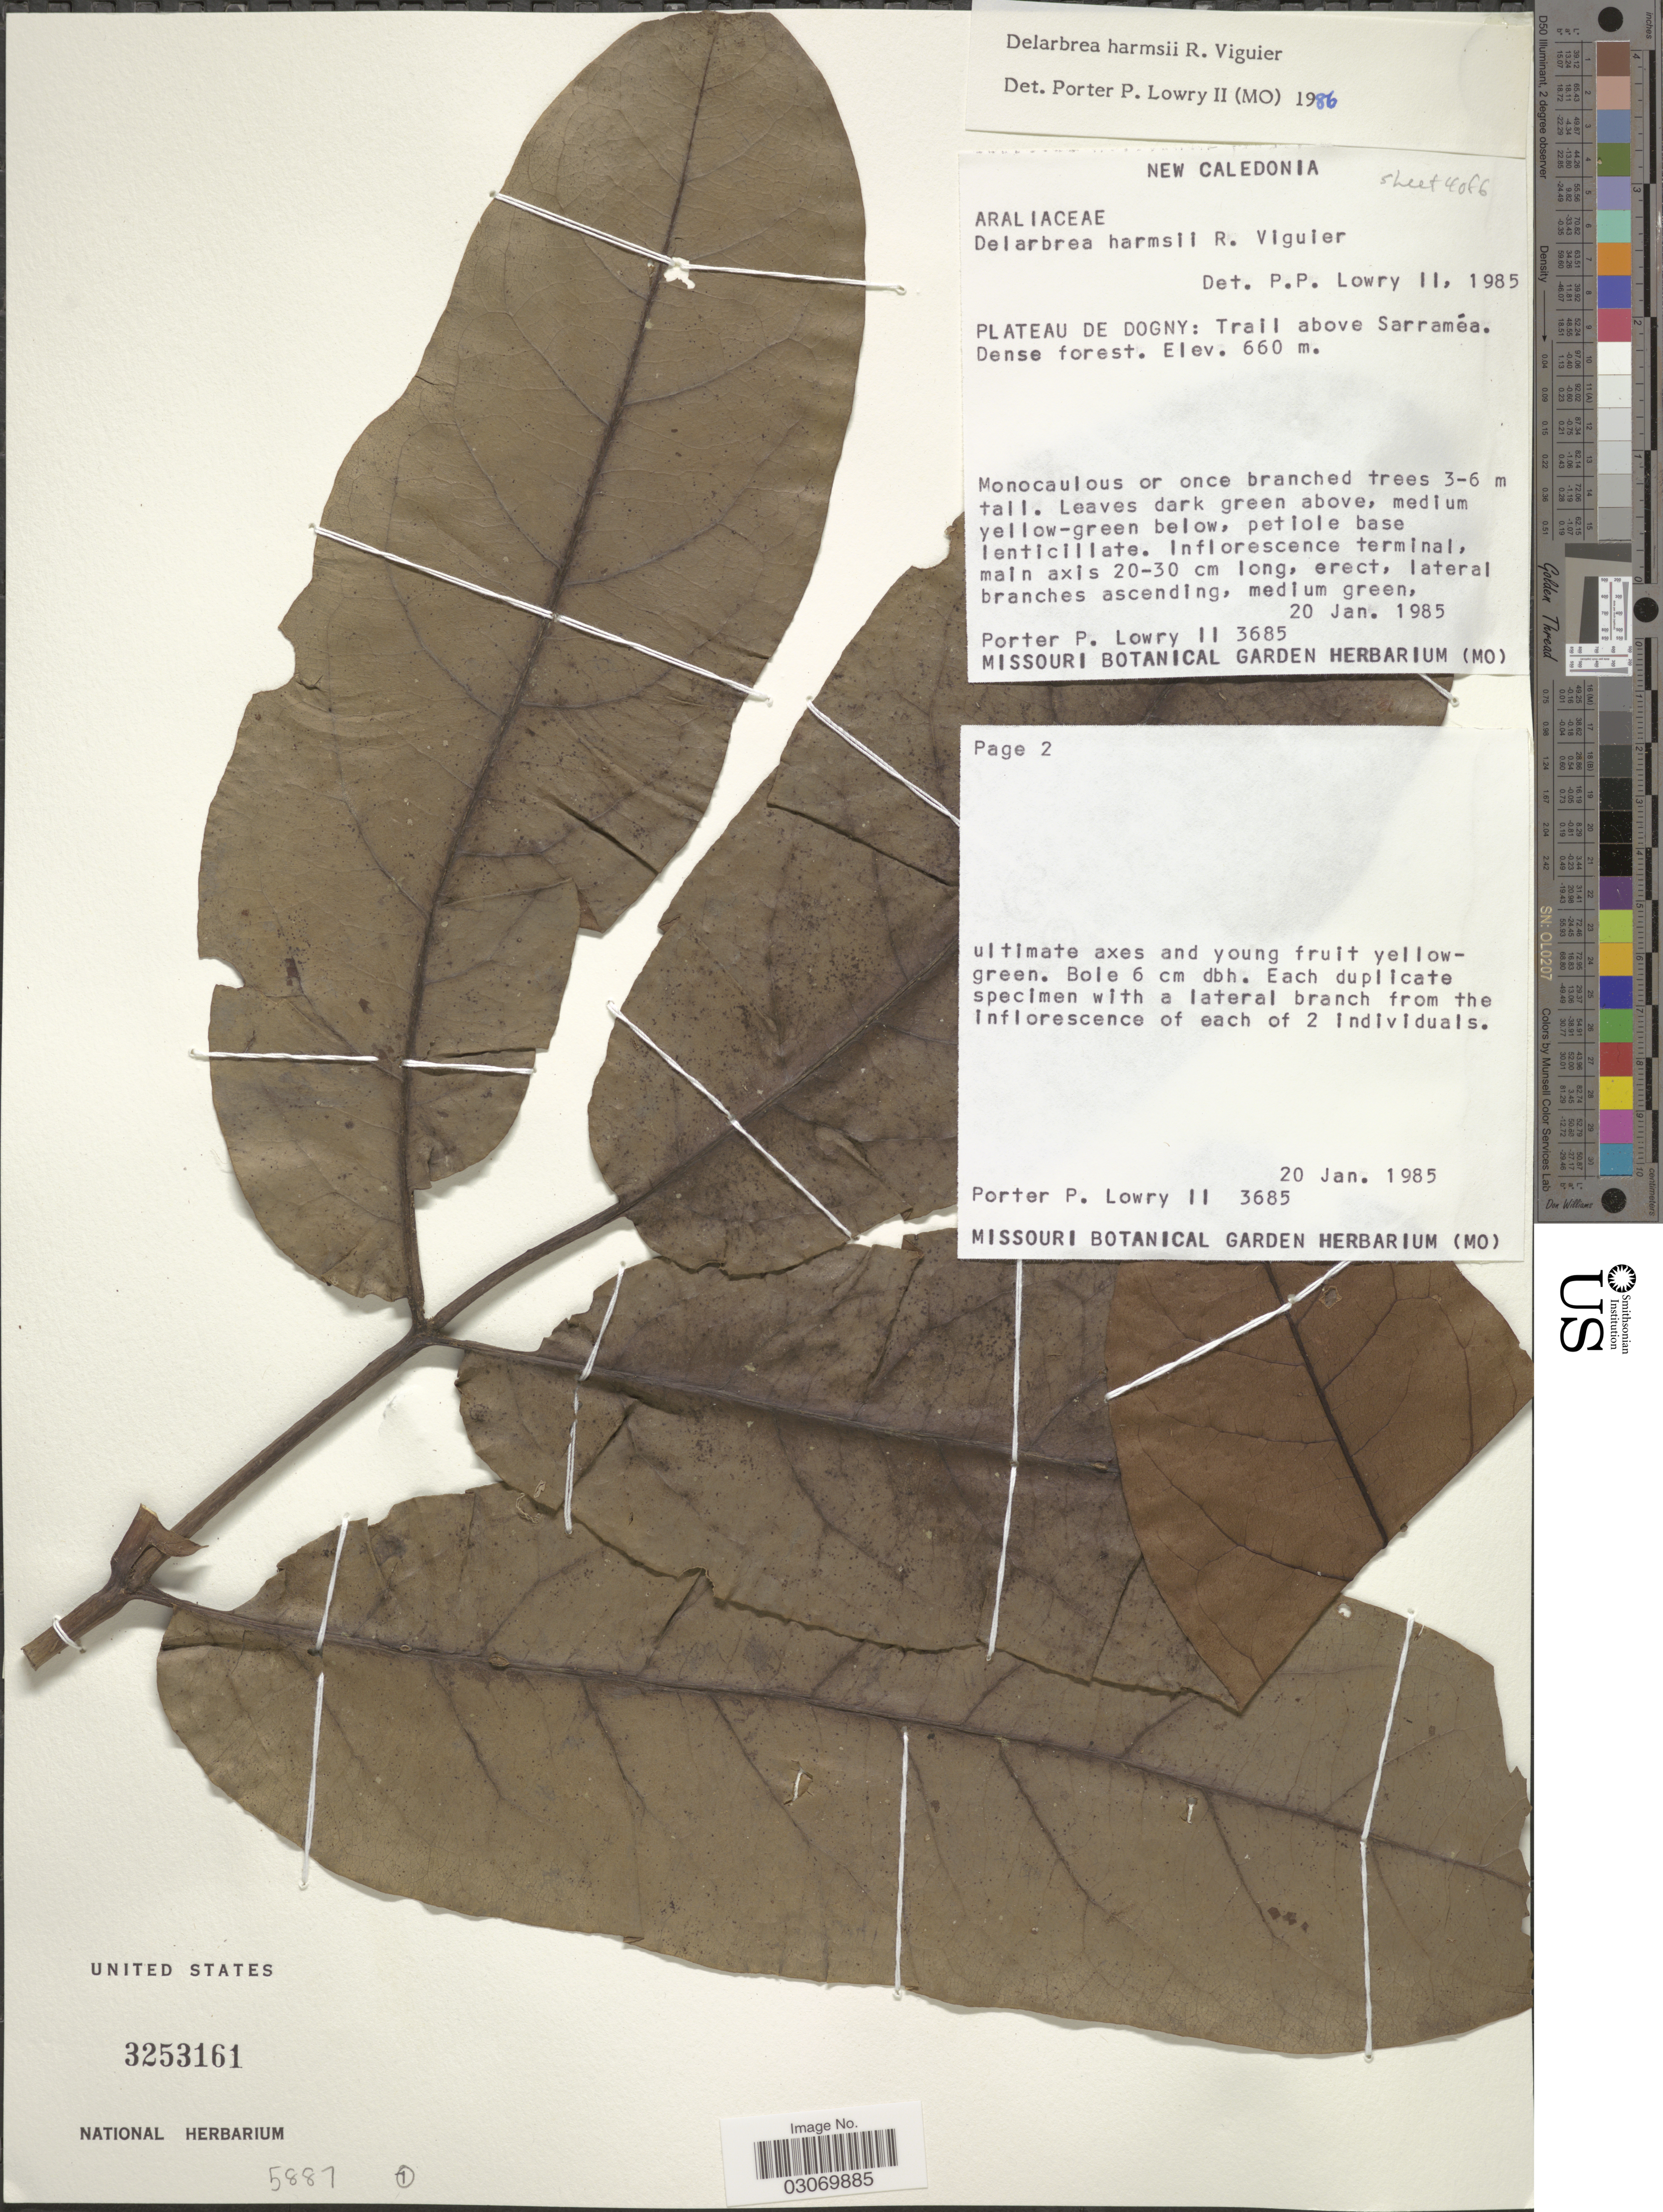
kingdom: Plantae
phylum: Tracheophyta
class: Magnoliopsida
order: Apiales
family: Myodocarpaceae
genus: Delarbrea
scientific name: Delarbrea harmsii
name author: R. Vig.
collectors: P. P. Lowry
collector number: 3685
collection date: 1985-01-20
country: New Caledonia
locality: Plateau De Dogny: Trail above Sarraméa.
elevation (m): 660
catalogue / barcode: US 3253161